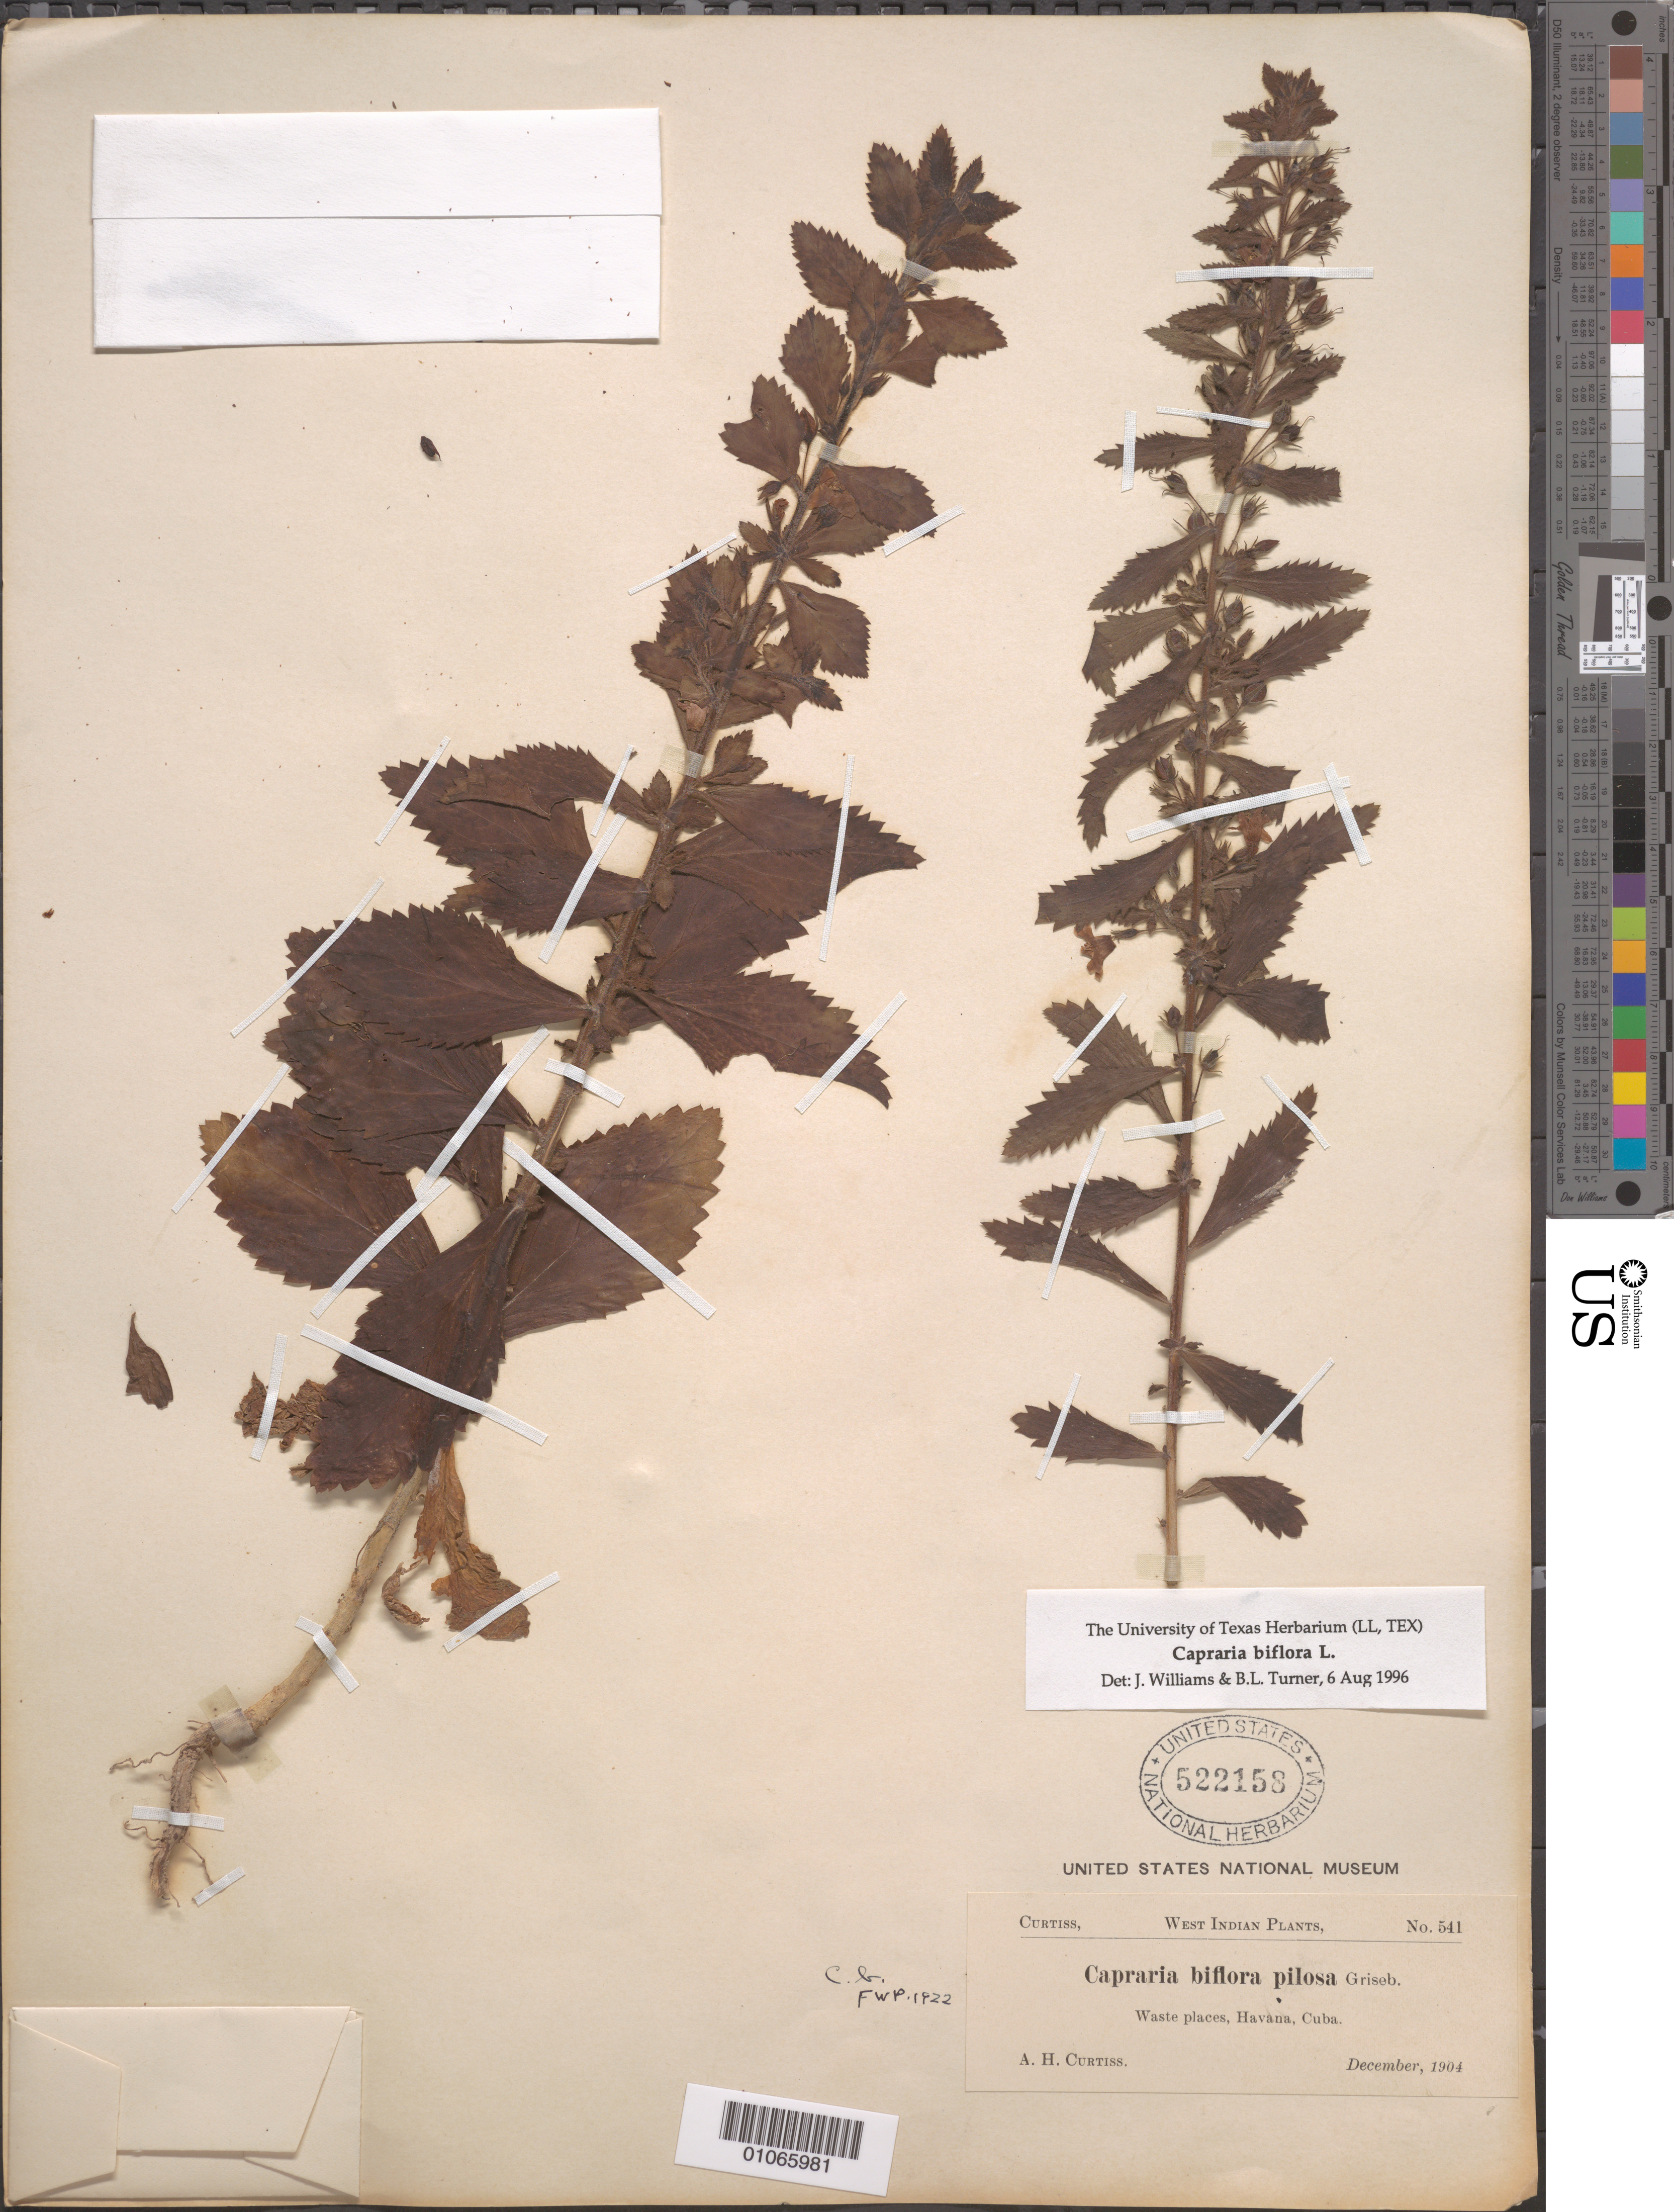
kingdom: Plantae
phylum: Tracheophyta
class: Magnoliopsida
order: Lamiales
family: Scrophulariaceae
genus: Capraria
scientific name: Capraria biflora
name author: L.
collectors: A. H. Curtiss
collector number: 541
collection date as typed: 01 Dec 1904 to 31 Dec 1904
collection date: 1904-12-01/1904-12-31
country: Cuba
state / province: La Habana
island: Cuba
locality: Waste places, Havana, Cuba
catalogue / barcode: US 522128